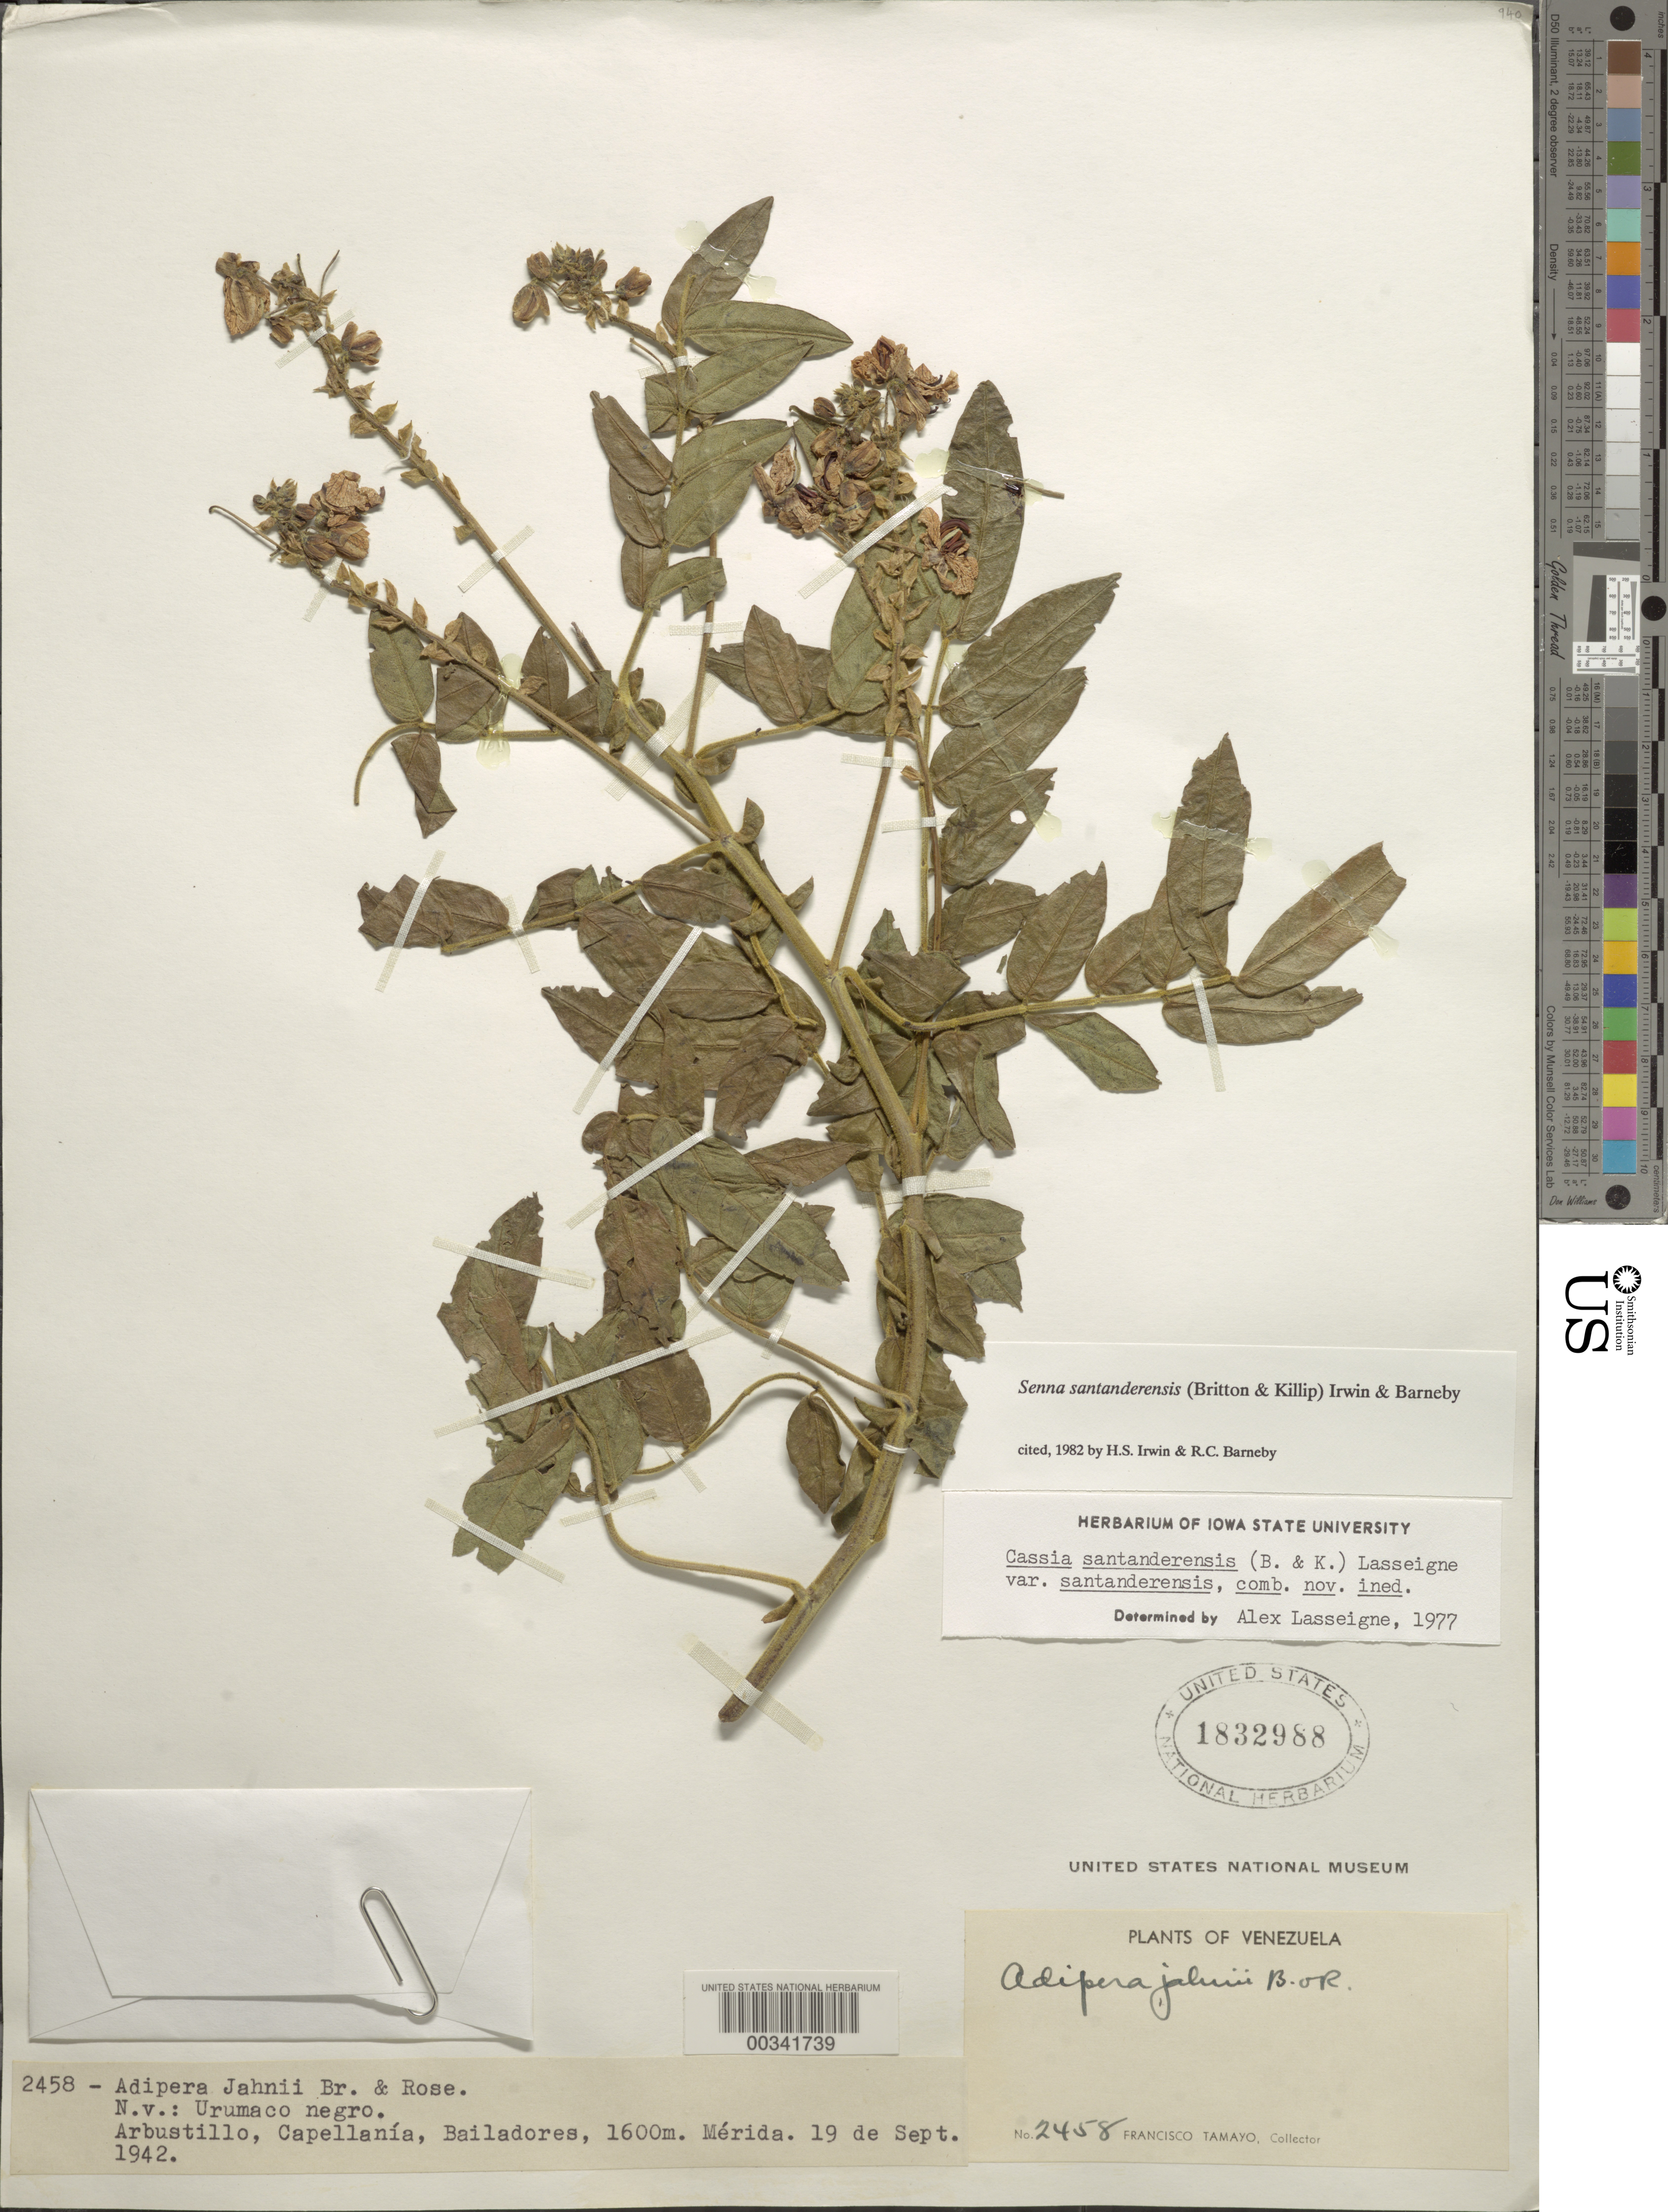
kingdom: Plantae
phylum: Tracheophyta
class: Magnoliopsida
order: Fabales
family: Fabaceae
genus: Senna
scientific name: Senna santanderensis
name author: (Britton & Killip) H.S. Irwin & Barneby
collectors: F. Tamayo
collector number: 2458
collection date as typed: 19 Sep 1942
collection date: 1942-09-19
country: Venezuela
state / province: Mérida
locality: Capellania, bailadores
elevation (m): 1600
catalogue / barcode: US 1832988